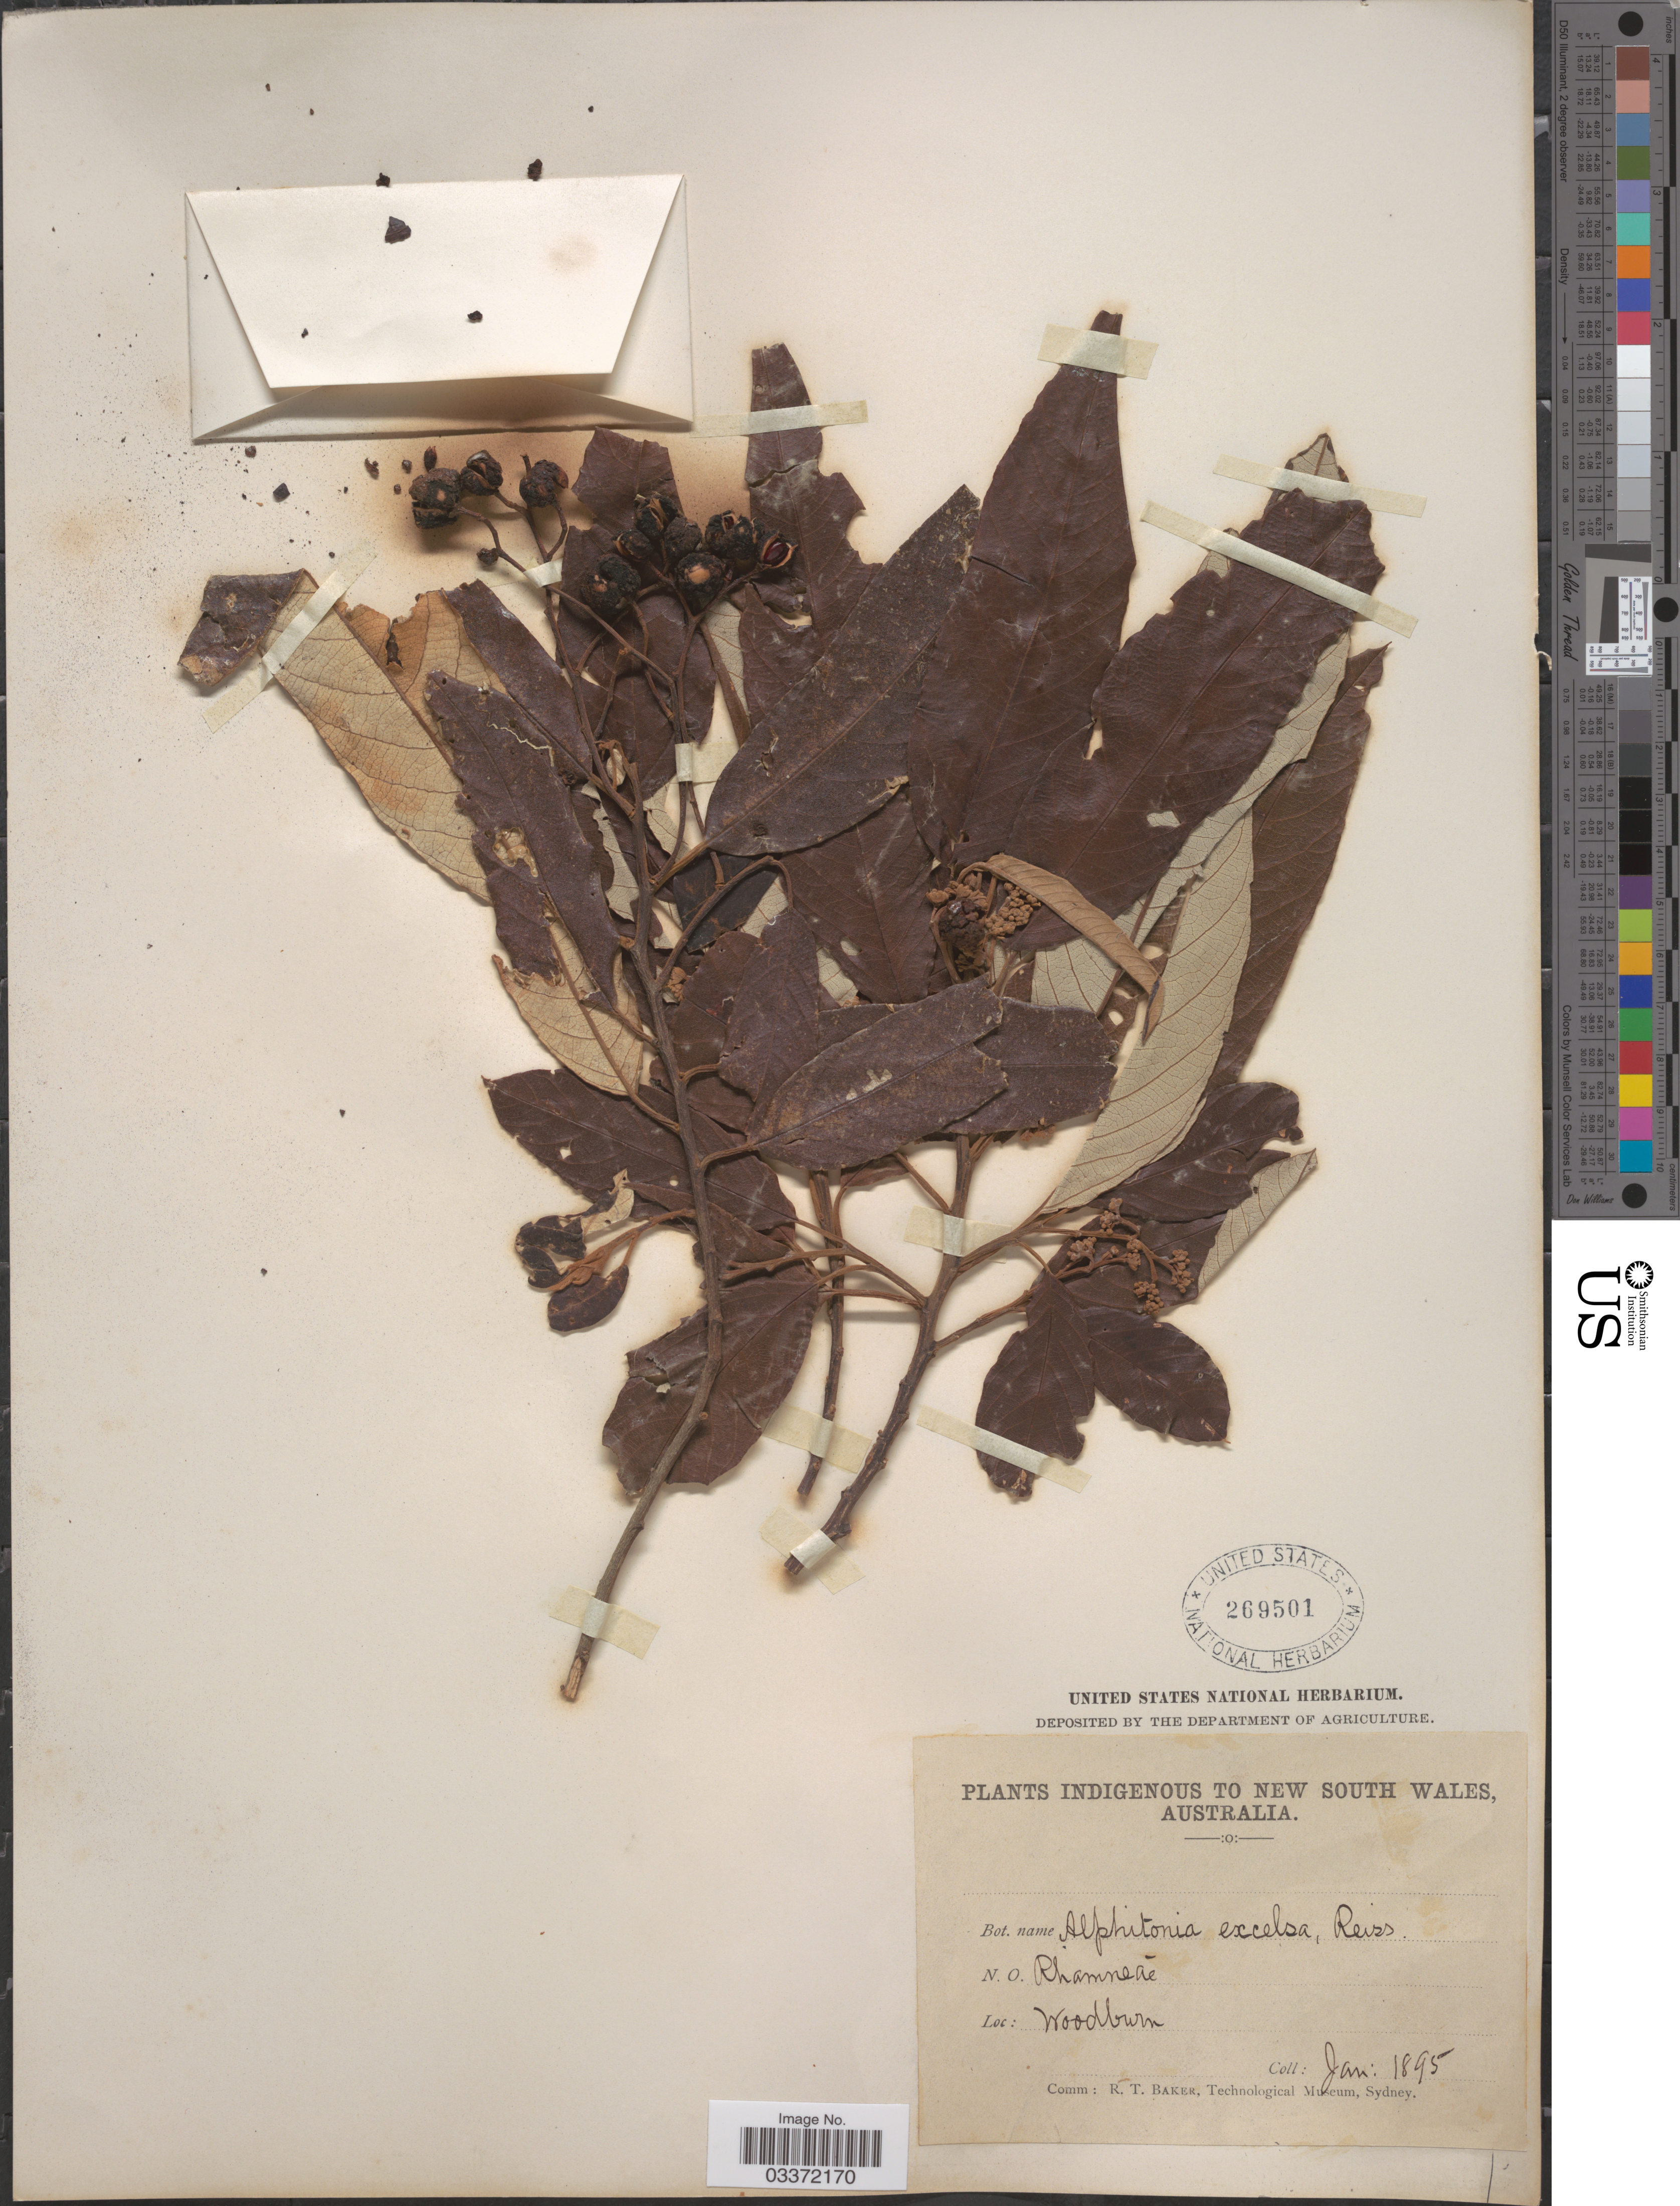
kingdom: Plantae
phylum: Tracheophyta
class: Magnoliopsida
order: Rosales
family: Rhamnaceae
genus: Alphitonia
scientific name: Alphitonia excelsa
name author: Reissek ex Endl.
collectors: ex herb. United States National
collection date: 1895-01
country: Australia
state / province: New South Wales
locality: Woodburn.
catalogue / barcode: US 269501